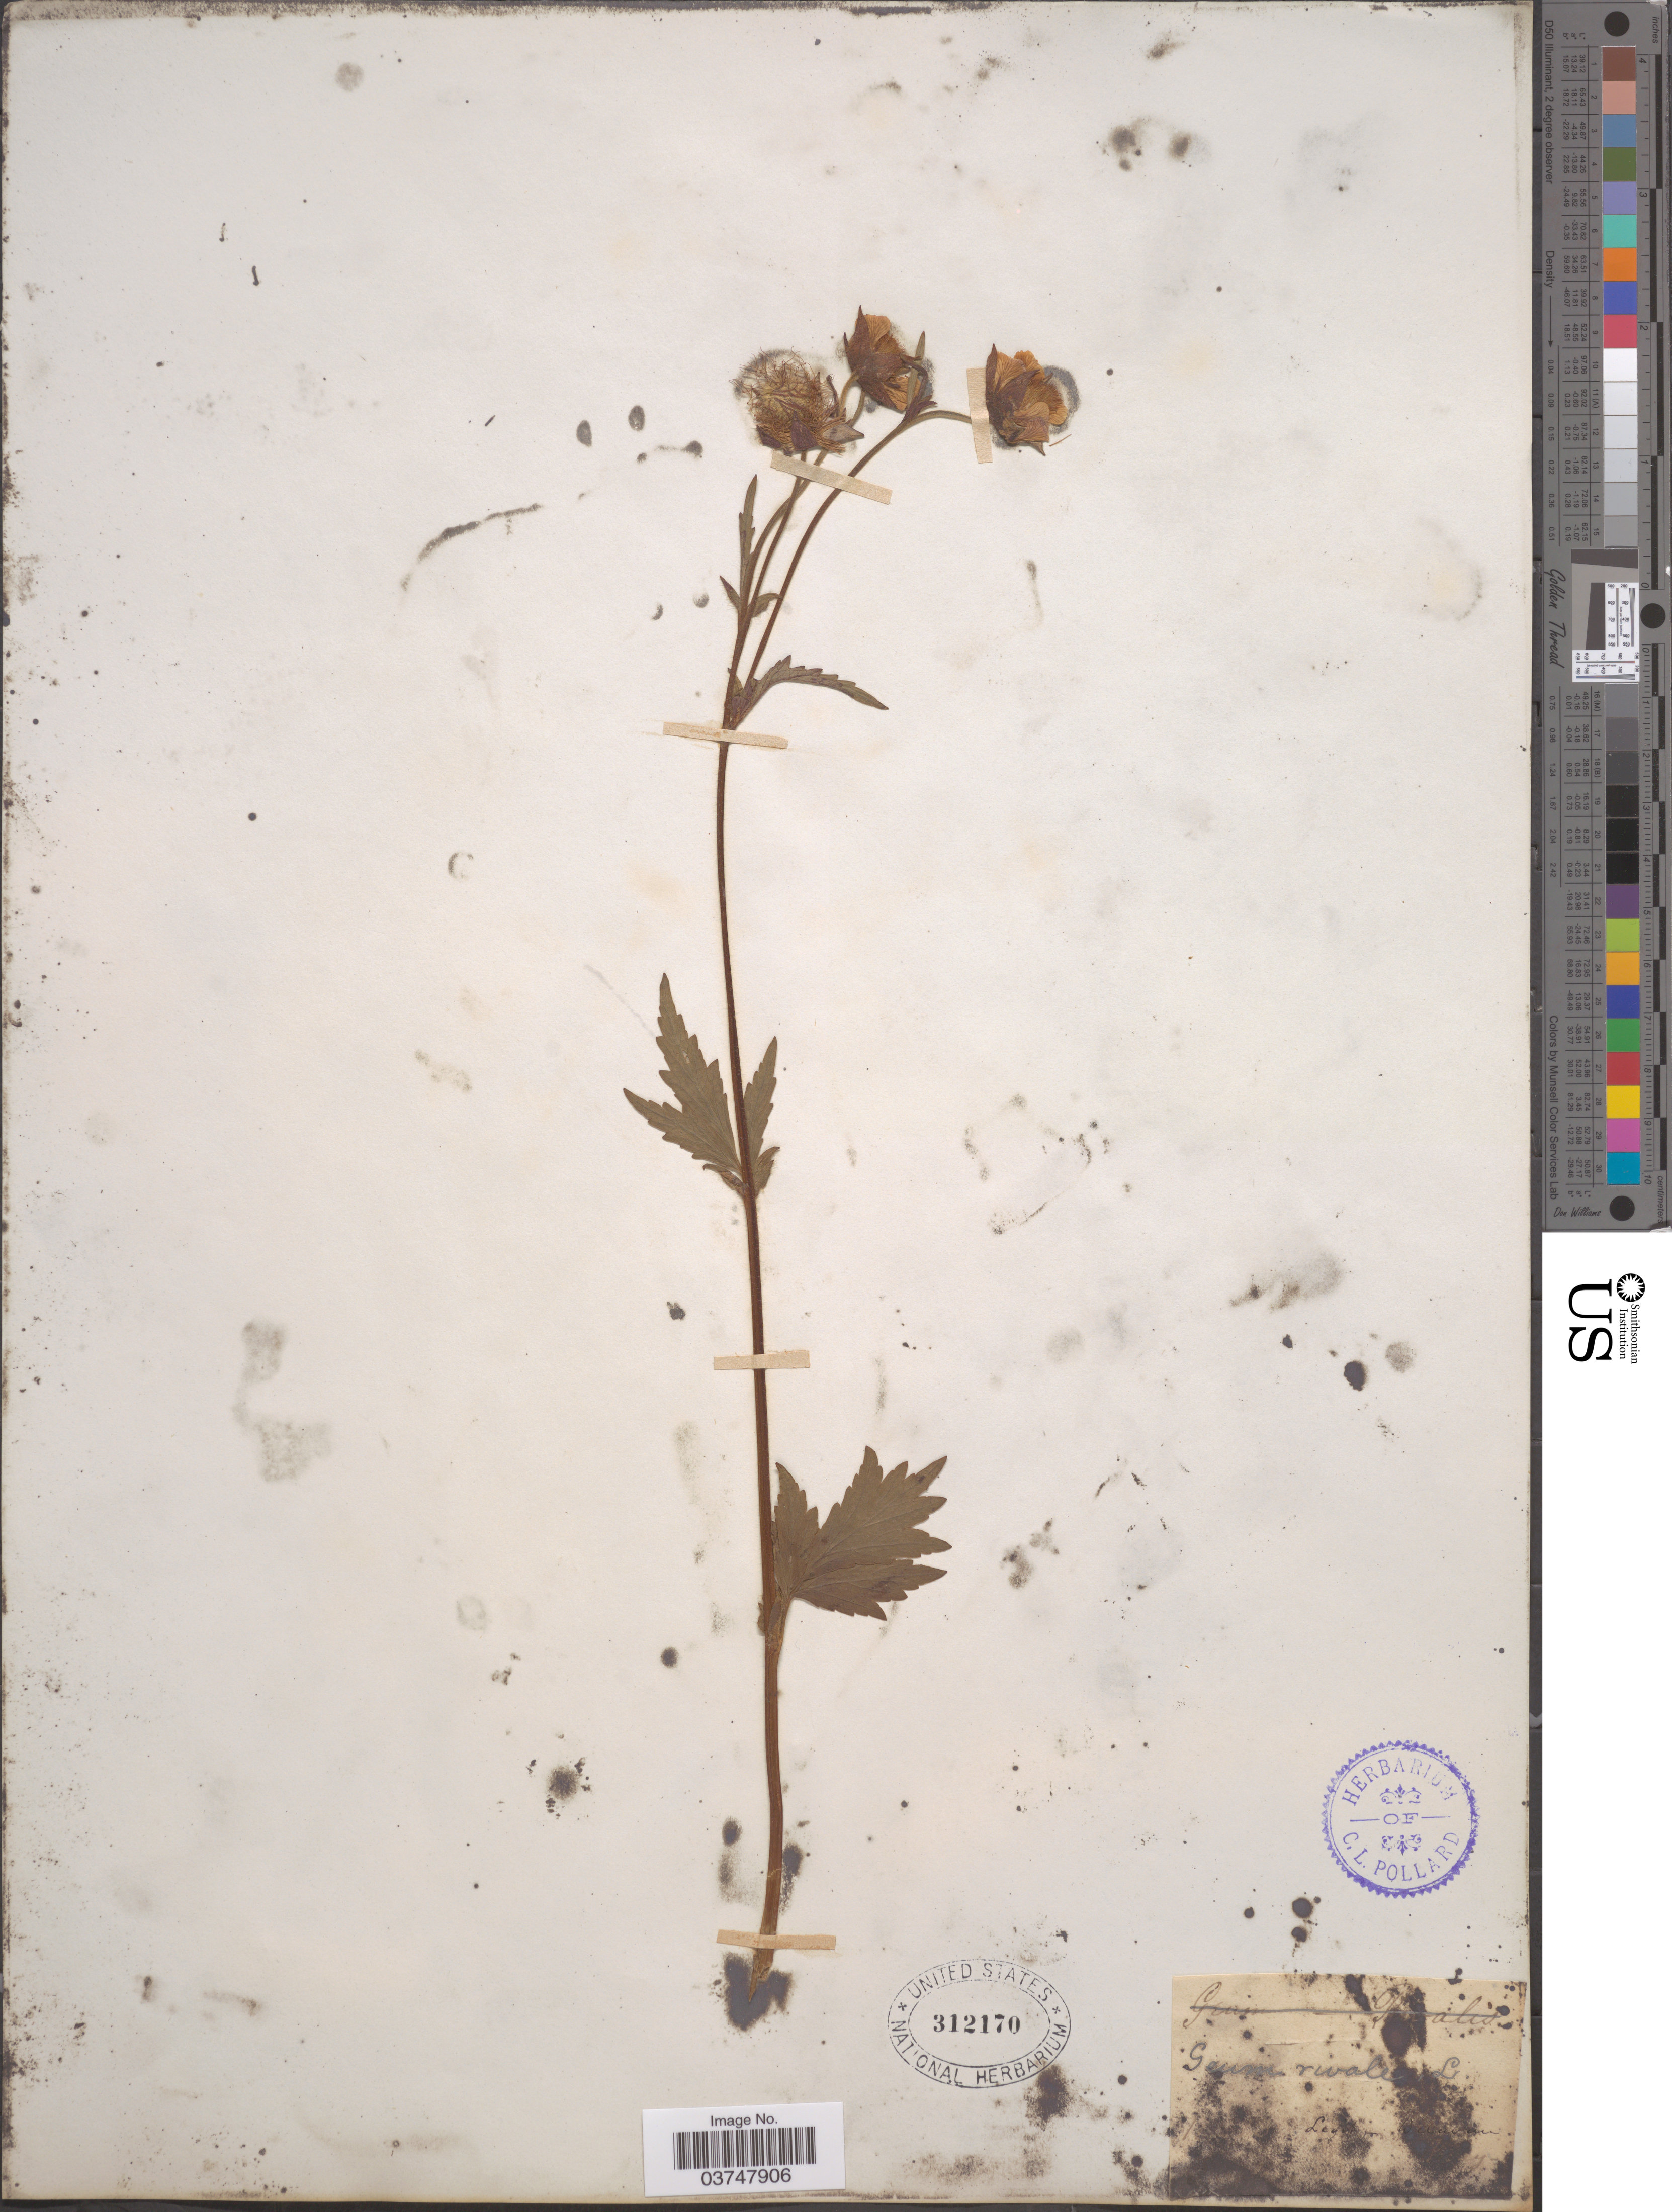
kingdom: Plantae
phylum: Tracheophyta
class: Magnoliopsida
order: Rosales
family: Rosaceae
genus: Geum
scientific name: Geum rivale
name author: L.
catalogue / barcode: US 312170